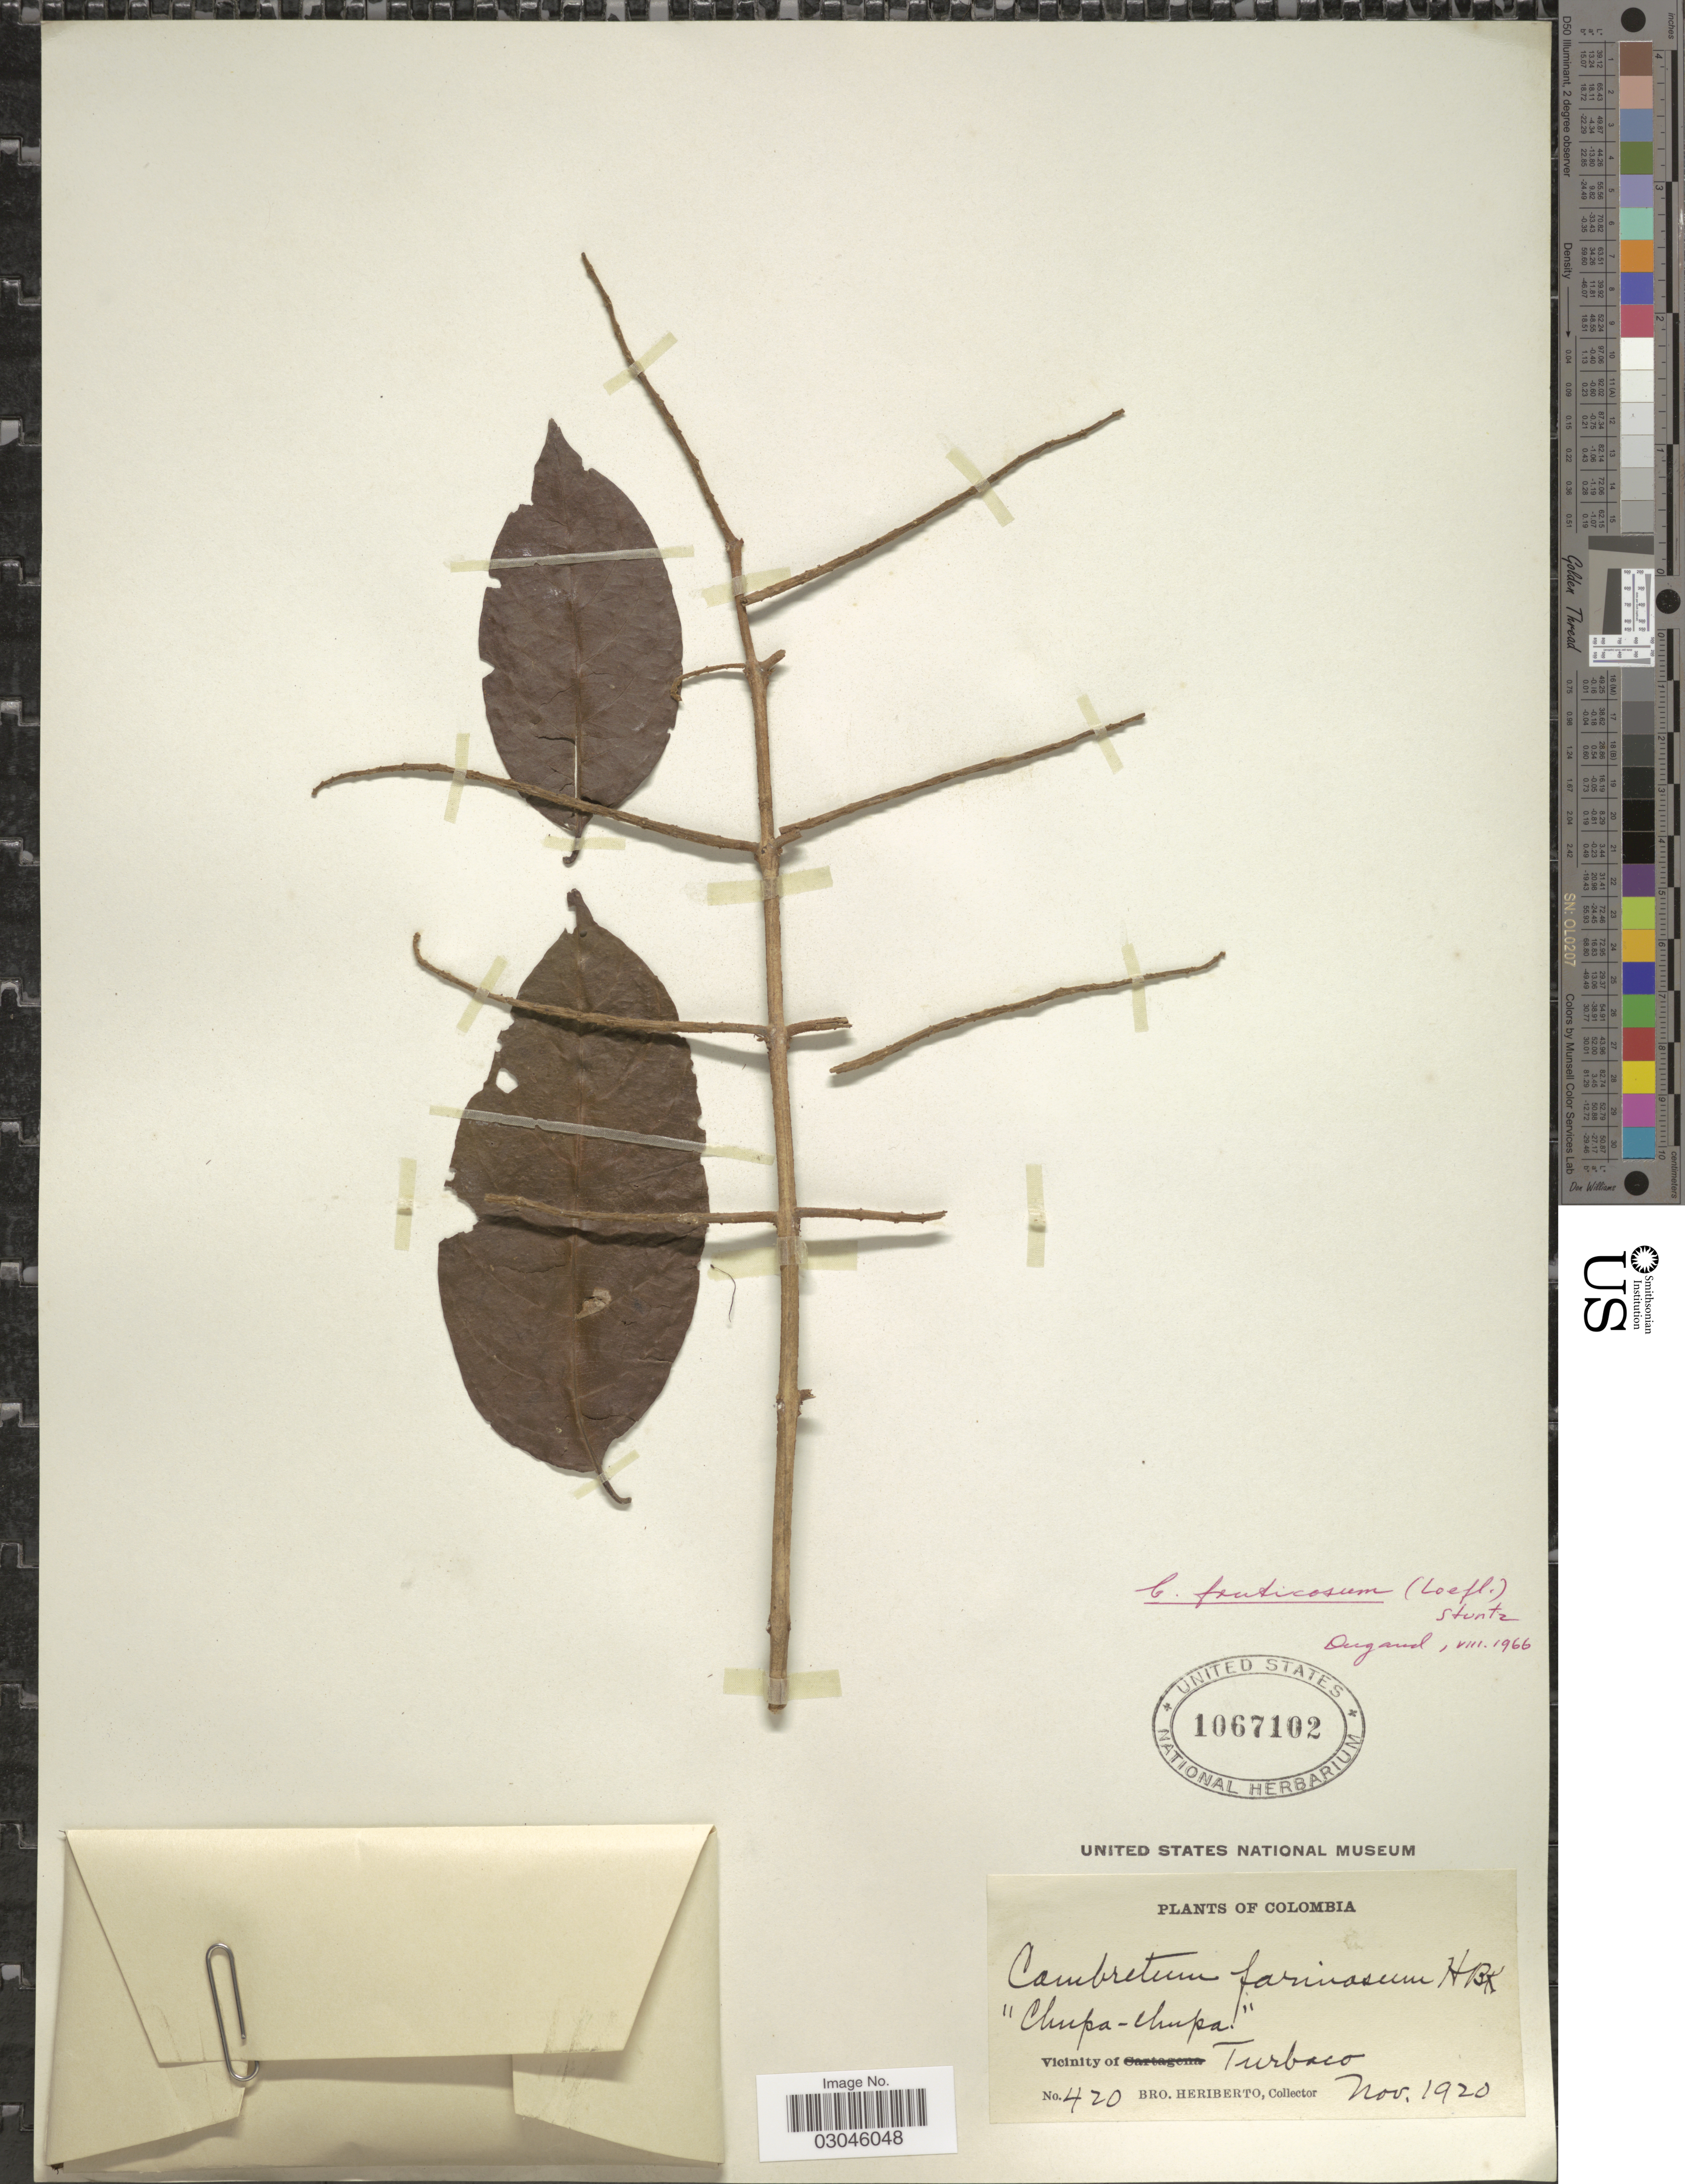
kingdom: Plantae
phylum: Tracheophyta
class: Magnoliopsida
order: Myrtales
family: Combretaceae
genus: Combretum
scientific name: Combretum fruticosum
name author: (Loefl.) Stuntz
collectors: B. Heriberto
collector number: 420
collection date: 1920-11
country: Colombia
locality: Vicinity of Turbaco.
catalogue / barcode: US 1067102